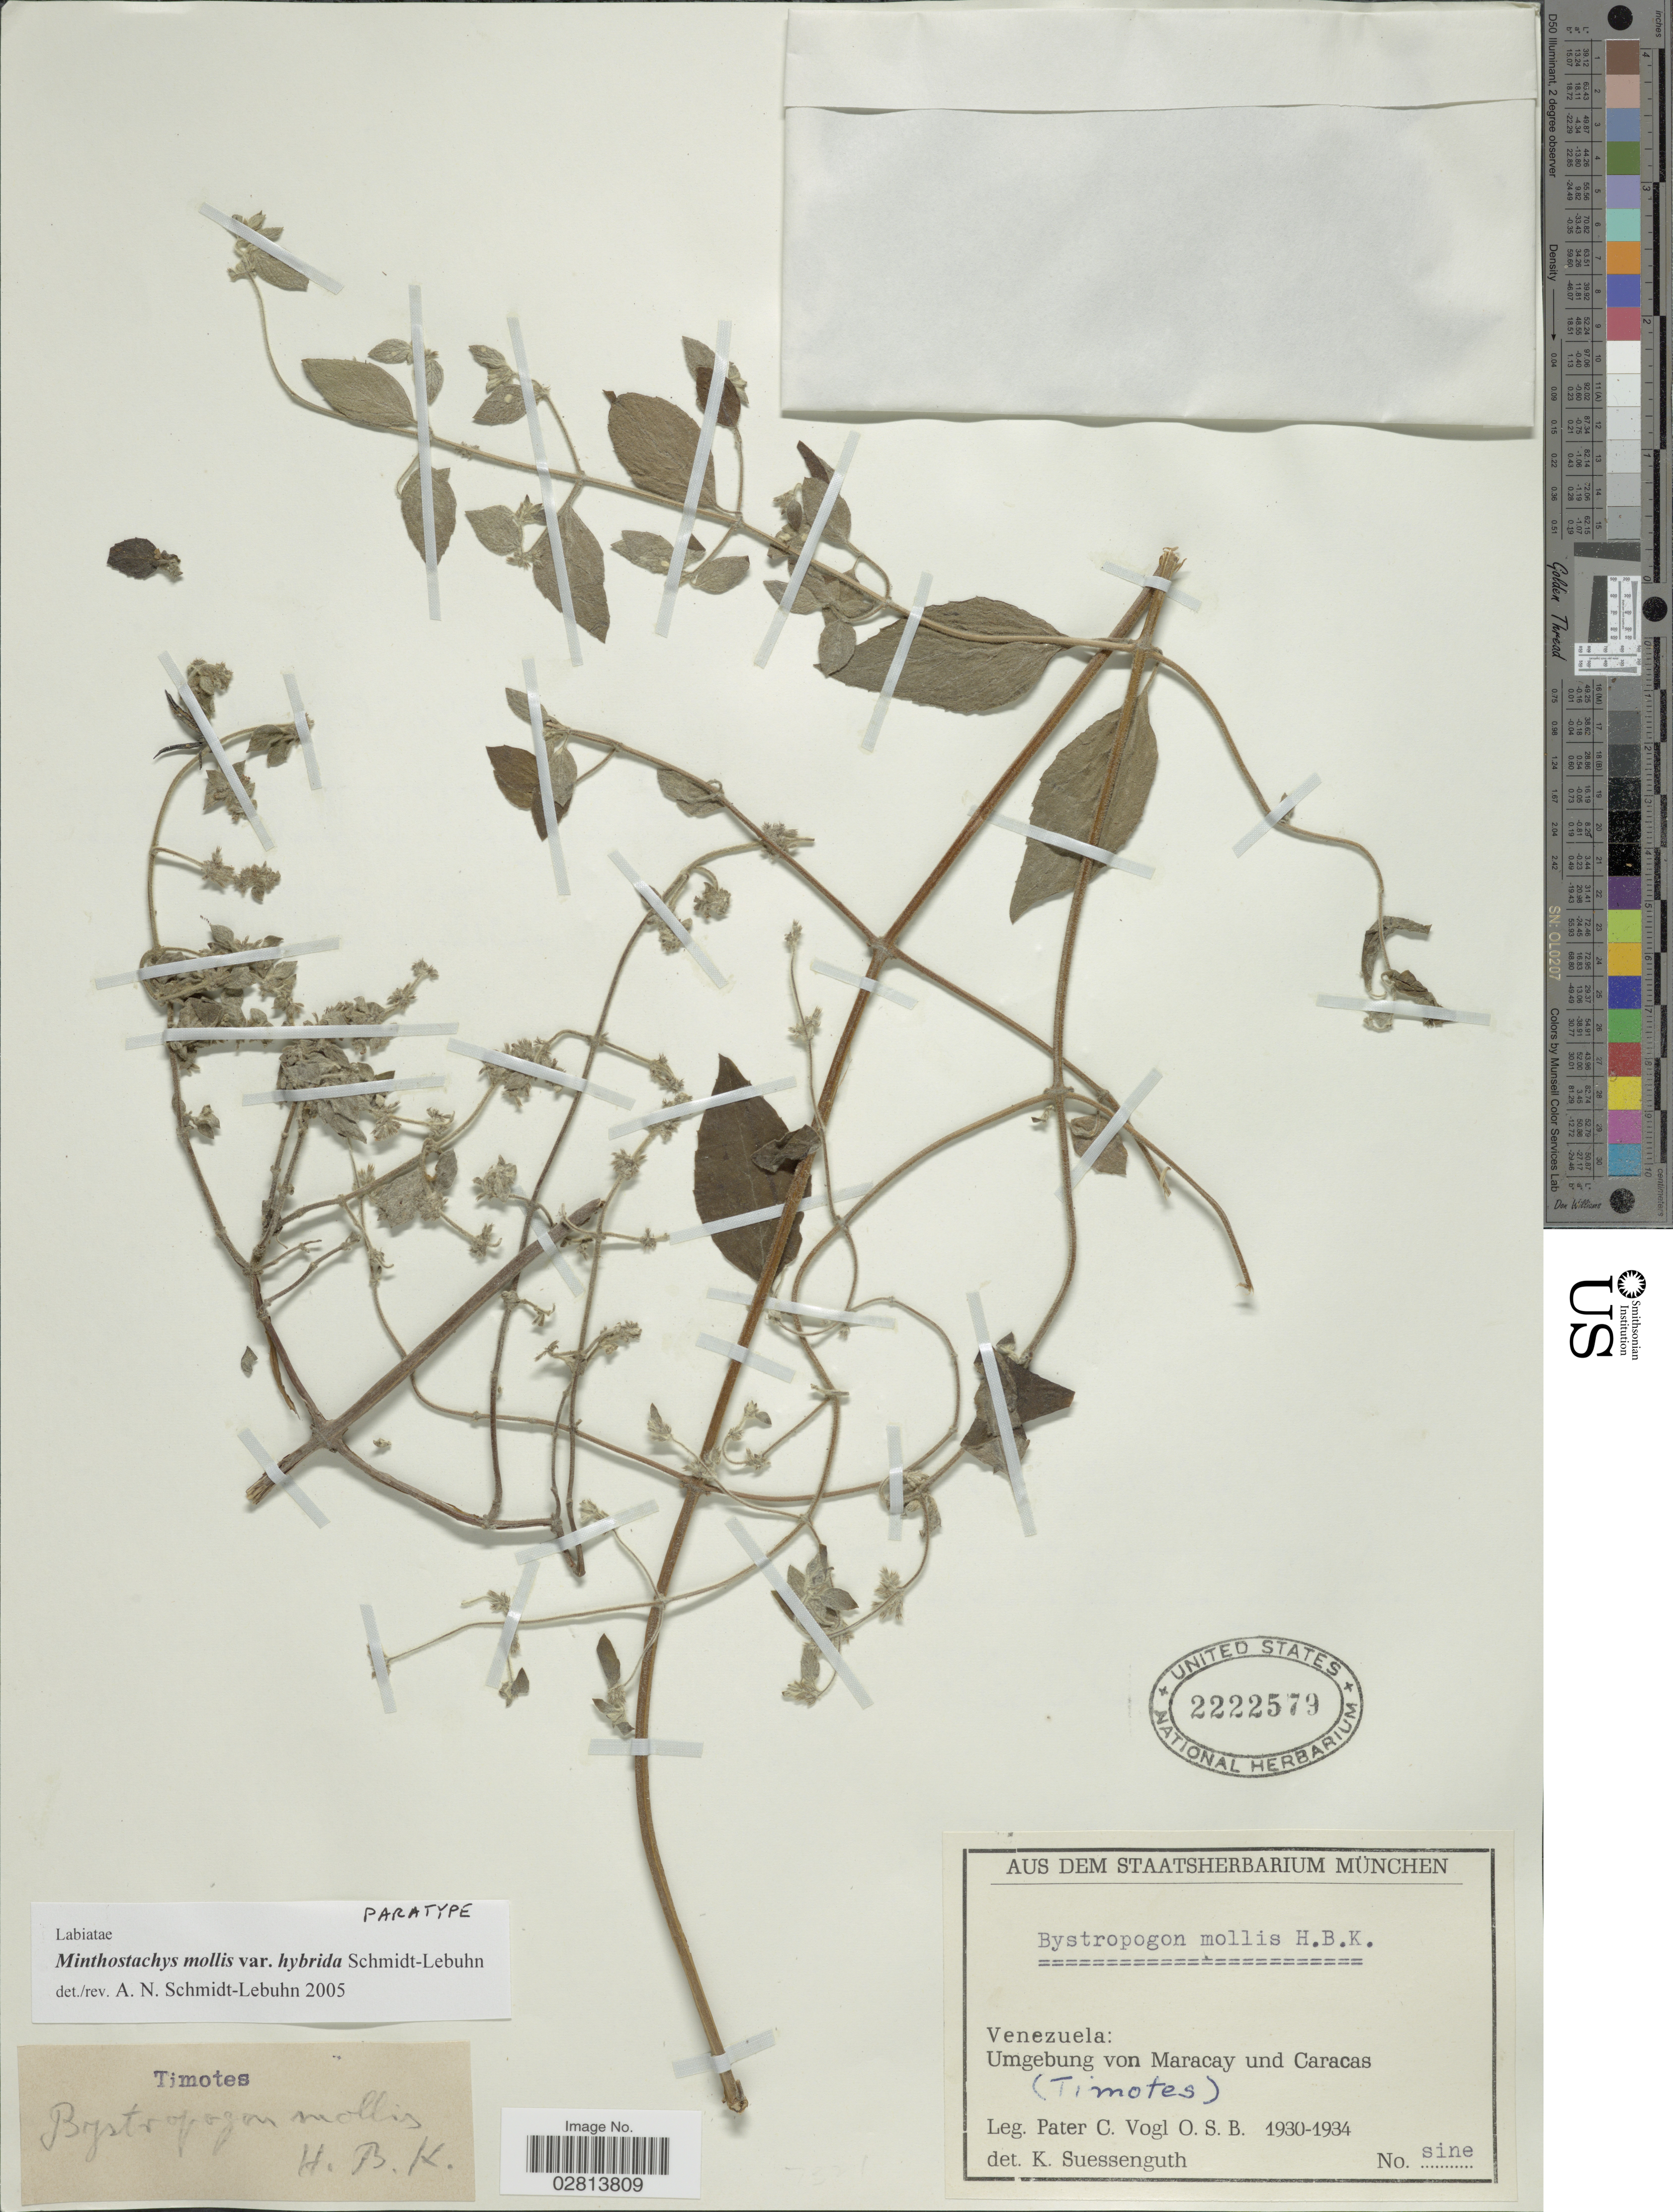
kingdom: Plantae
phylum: Tracheophyta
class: Magnoliopsida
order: Lamiales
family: Lamiaceae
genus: Minthostachys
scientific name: Minthostachys mollis var. hybrida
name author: Schmidt-Leb.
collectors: P. C. Vogl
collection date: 1903/1934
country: Venezuela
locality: Umgebung von Maracay und Caracas (Timotes).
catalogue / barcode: US 2222579